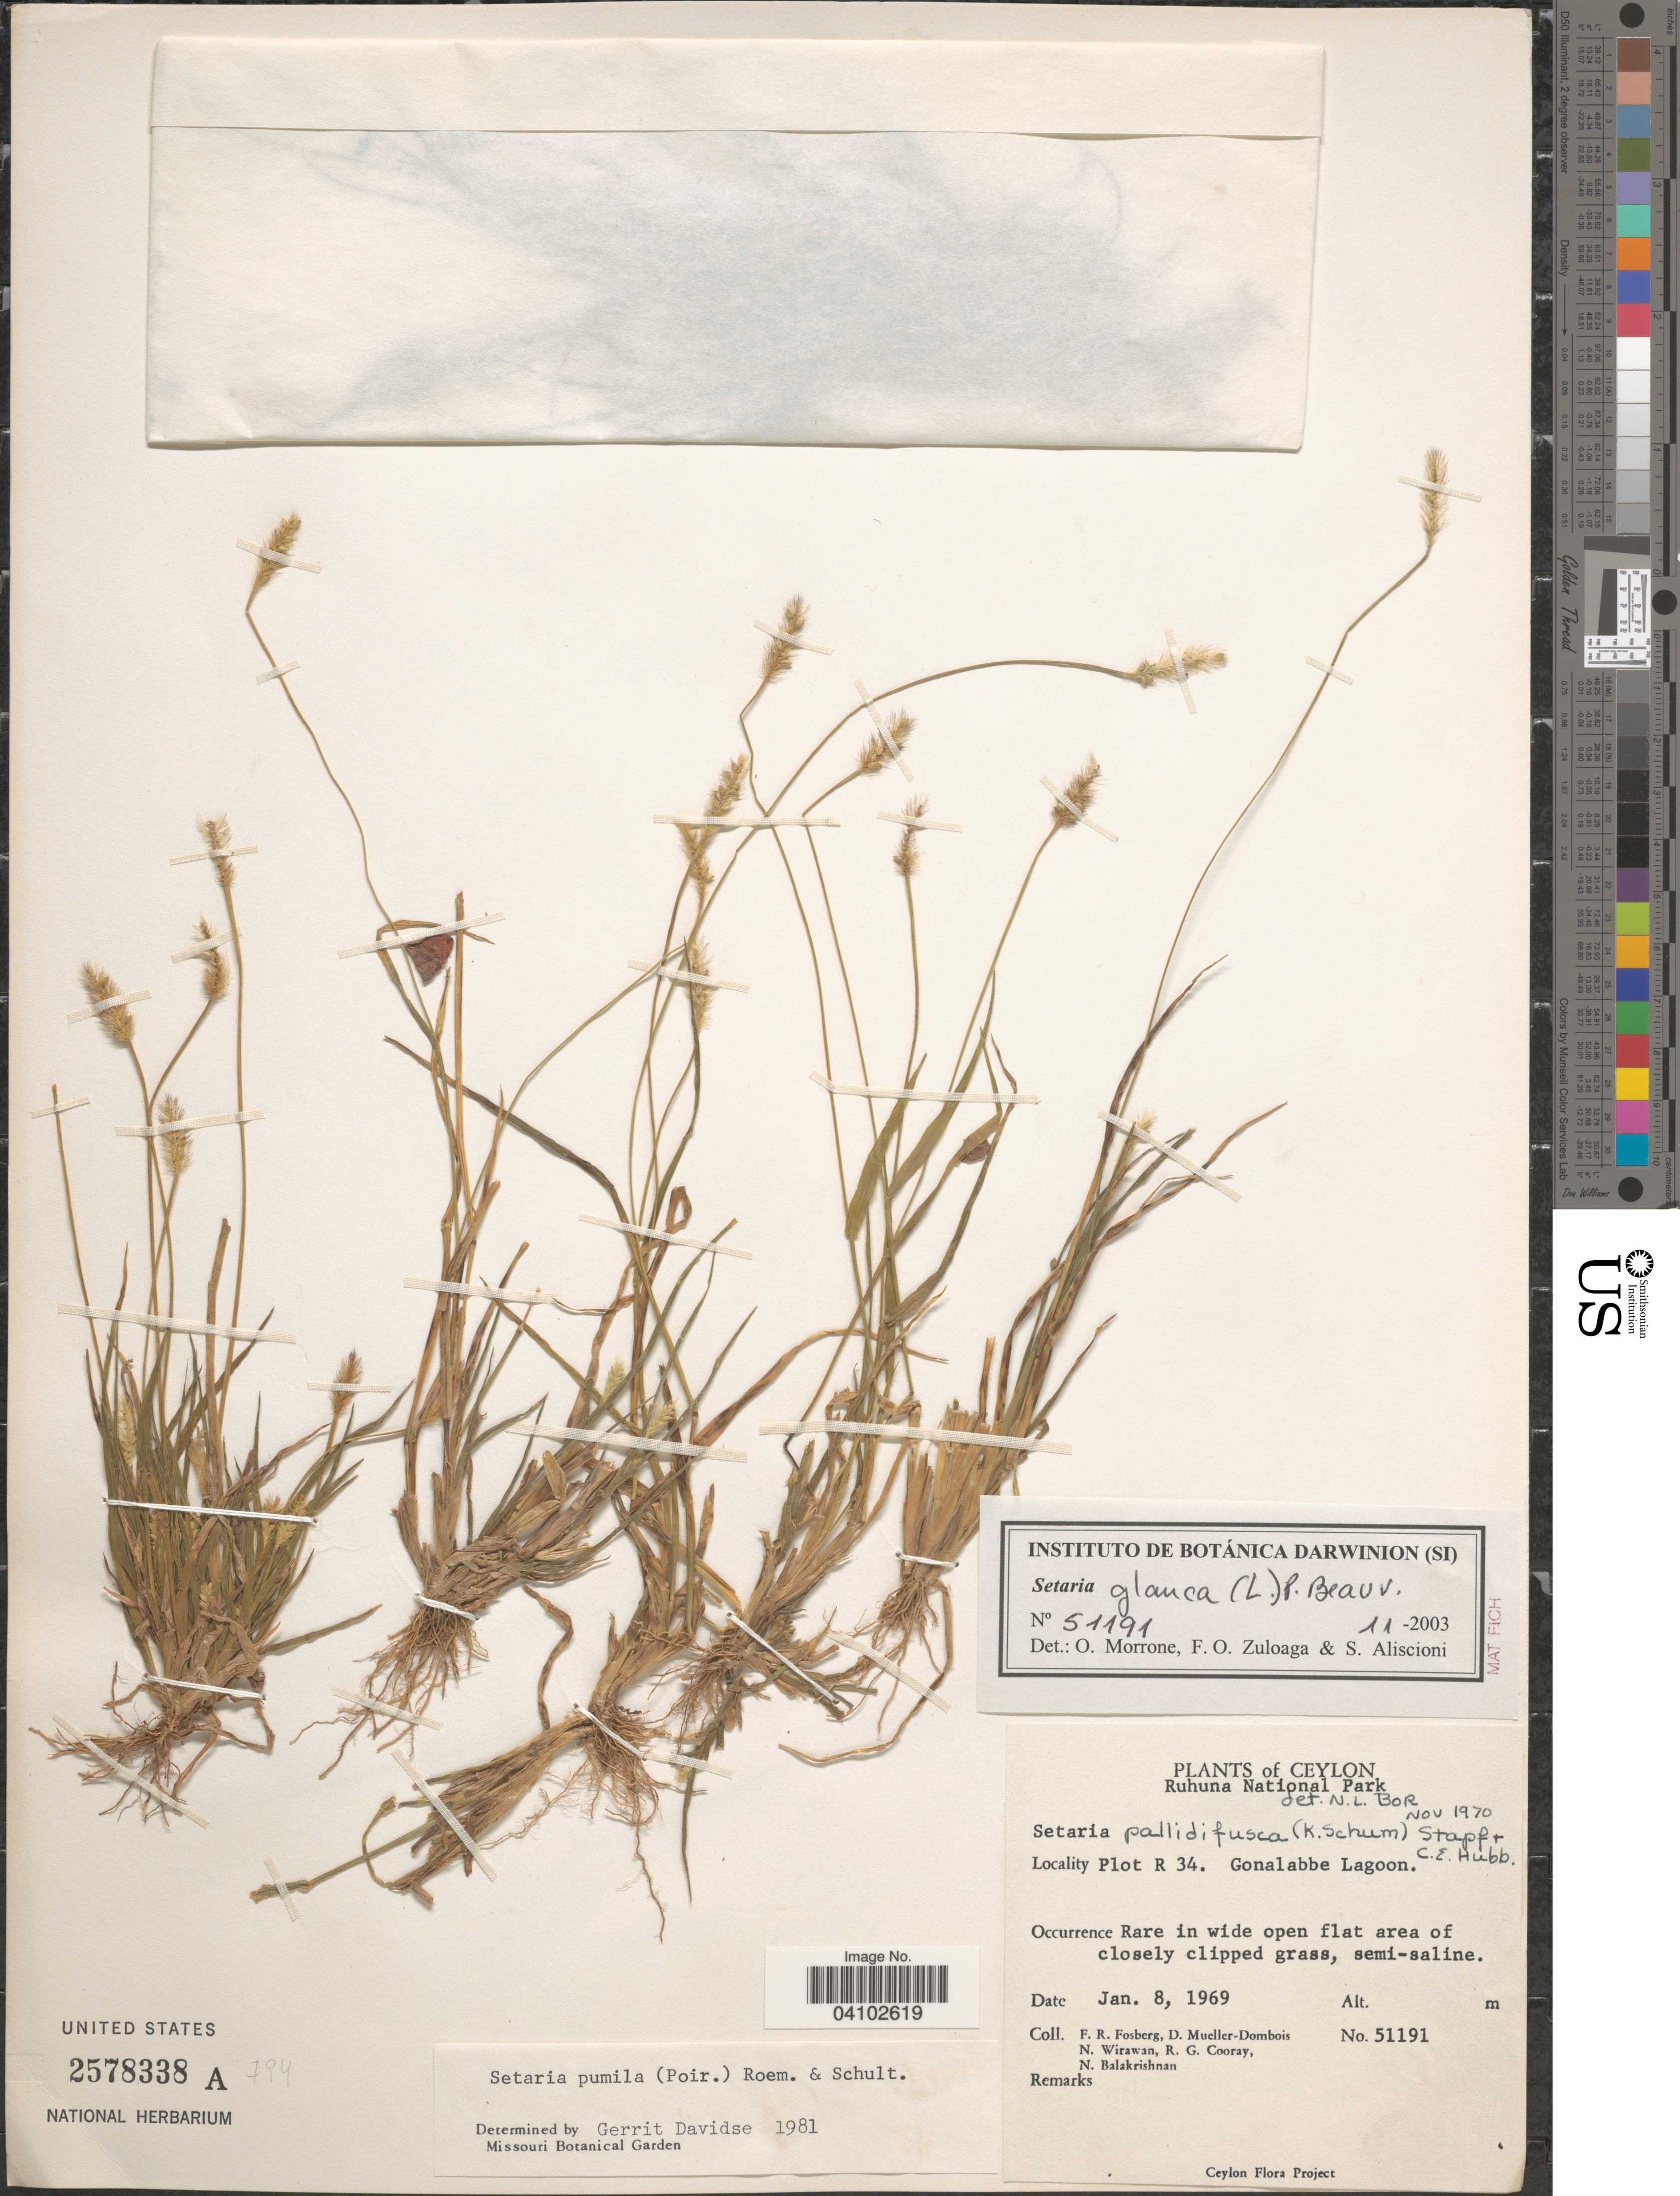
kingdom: Plantae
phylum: Tracheophyta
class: Liliopsida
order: Poales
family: Poaceae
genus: Cenchrus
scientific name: Cenchrus americanus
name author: (L.) Morrone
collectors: F. R. Fosberg, D. Mueller-Dombois, N. Wirawan, R. Cooray & N. Balakrishnan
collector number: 51191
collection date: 1969-01-08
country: Sri Lanka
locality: Ceylon. Ruhuna National Park. Plot R 34. Gonalabbe Lagoon.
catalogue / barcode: US 2578338A